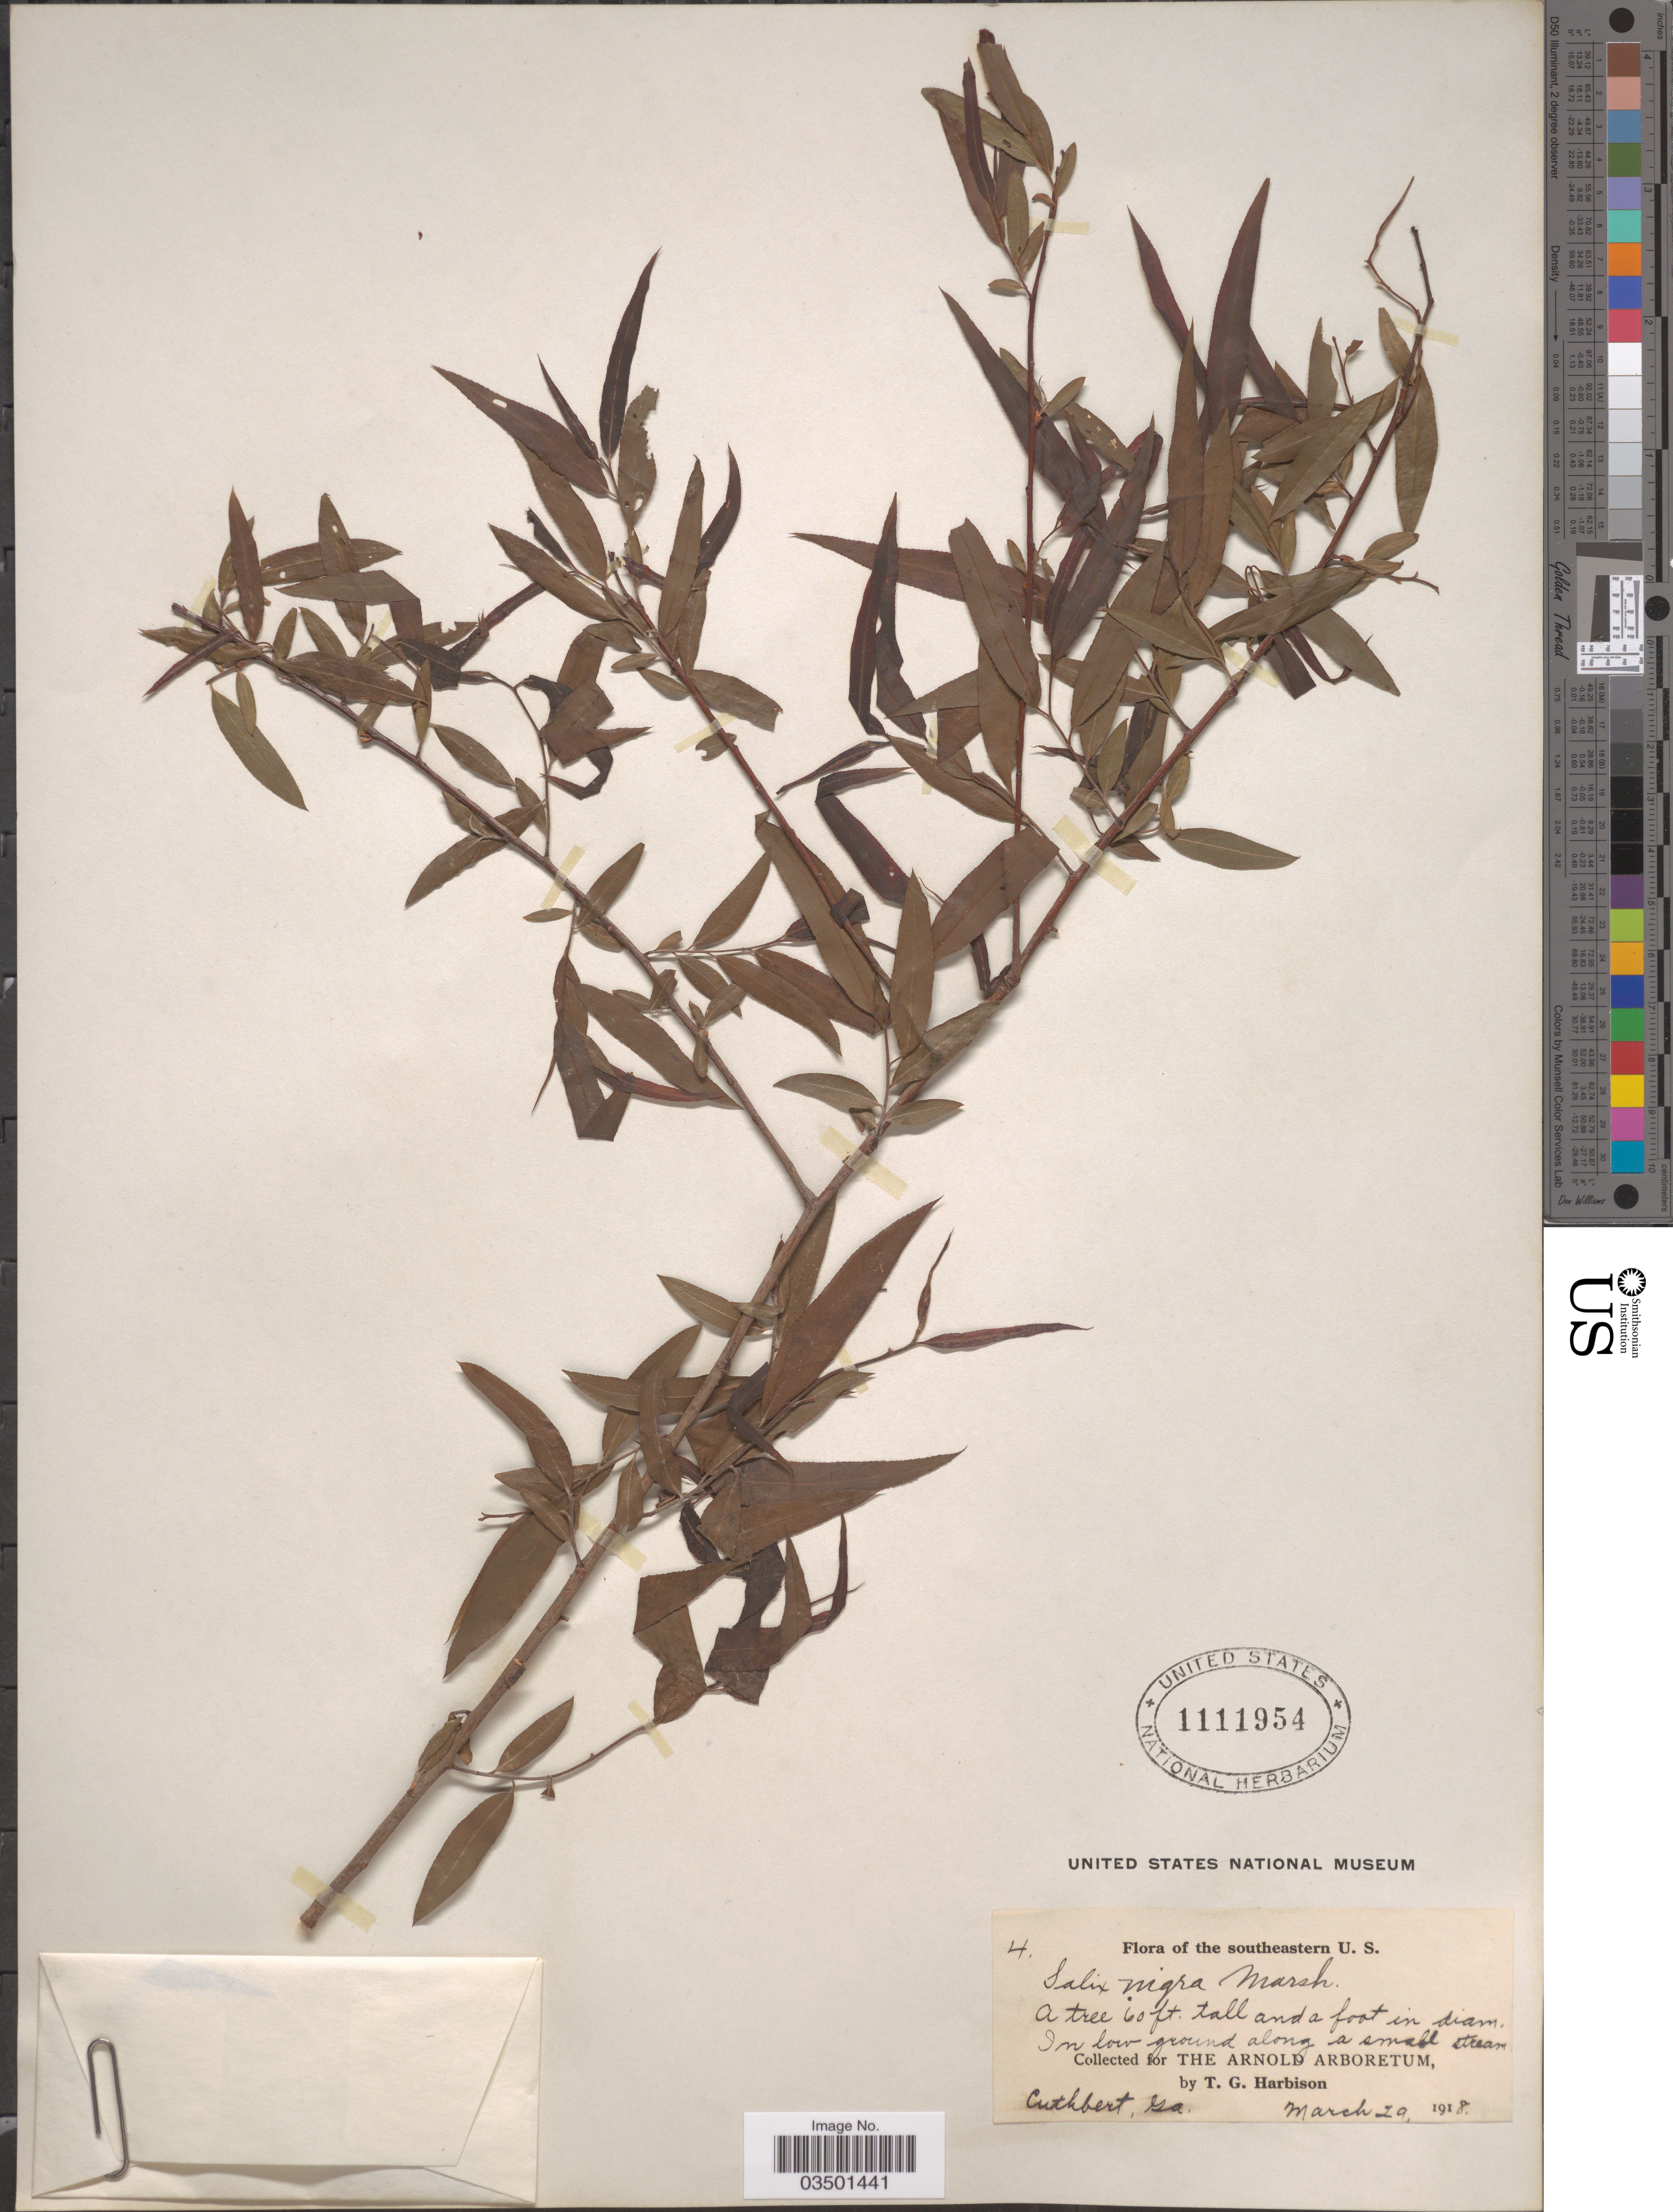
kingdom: Plantae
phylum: Tracheophyta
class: Magnoliopsida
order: Malpighiales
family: Salicaceae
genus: Salix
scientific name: Salix nigra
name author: Marshall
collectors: T. Harbison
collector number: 4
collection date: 1918-03-29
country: United States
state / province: Georgia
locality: The southeastern U.S. Cuthbert.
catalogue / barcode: US 1111954